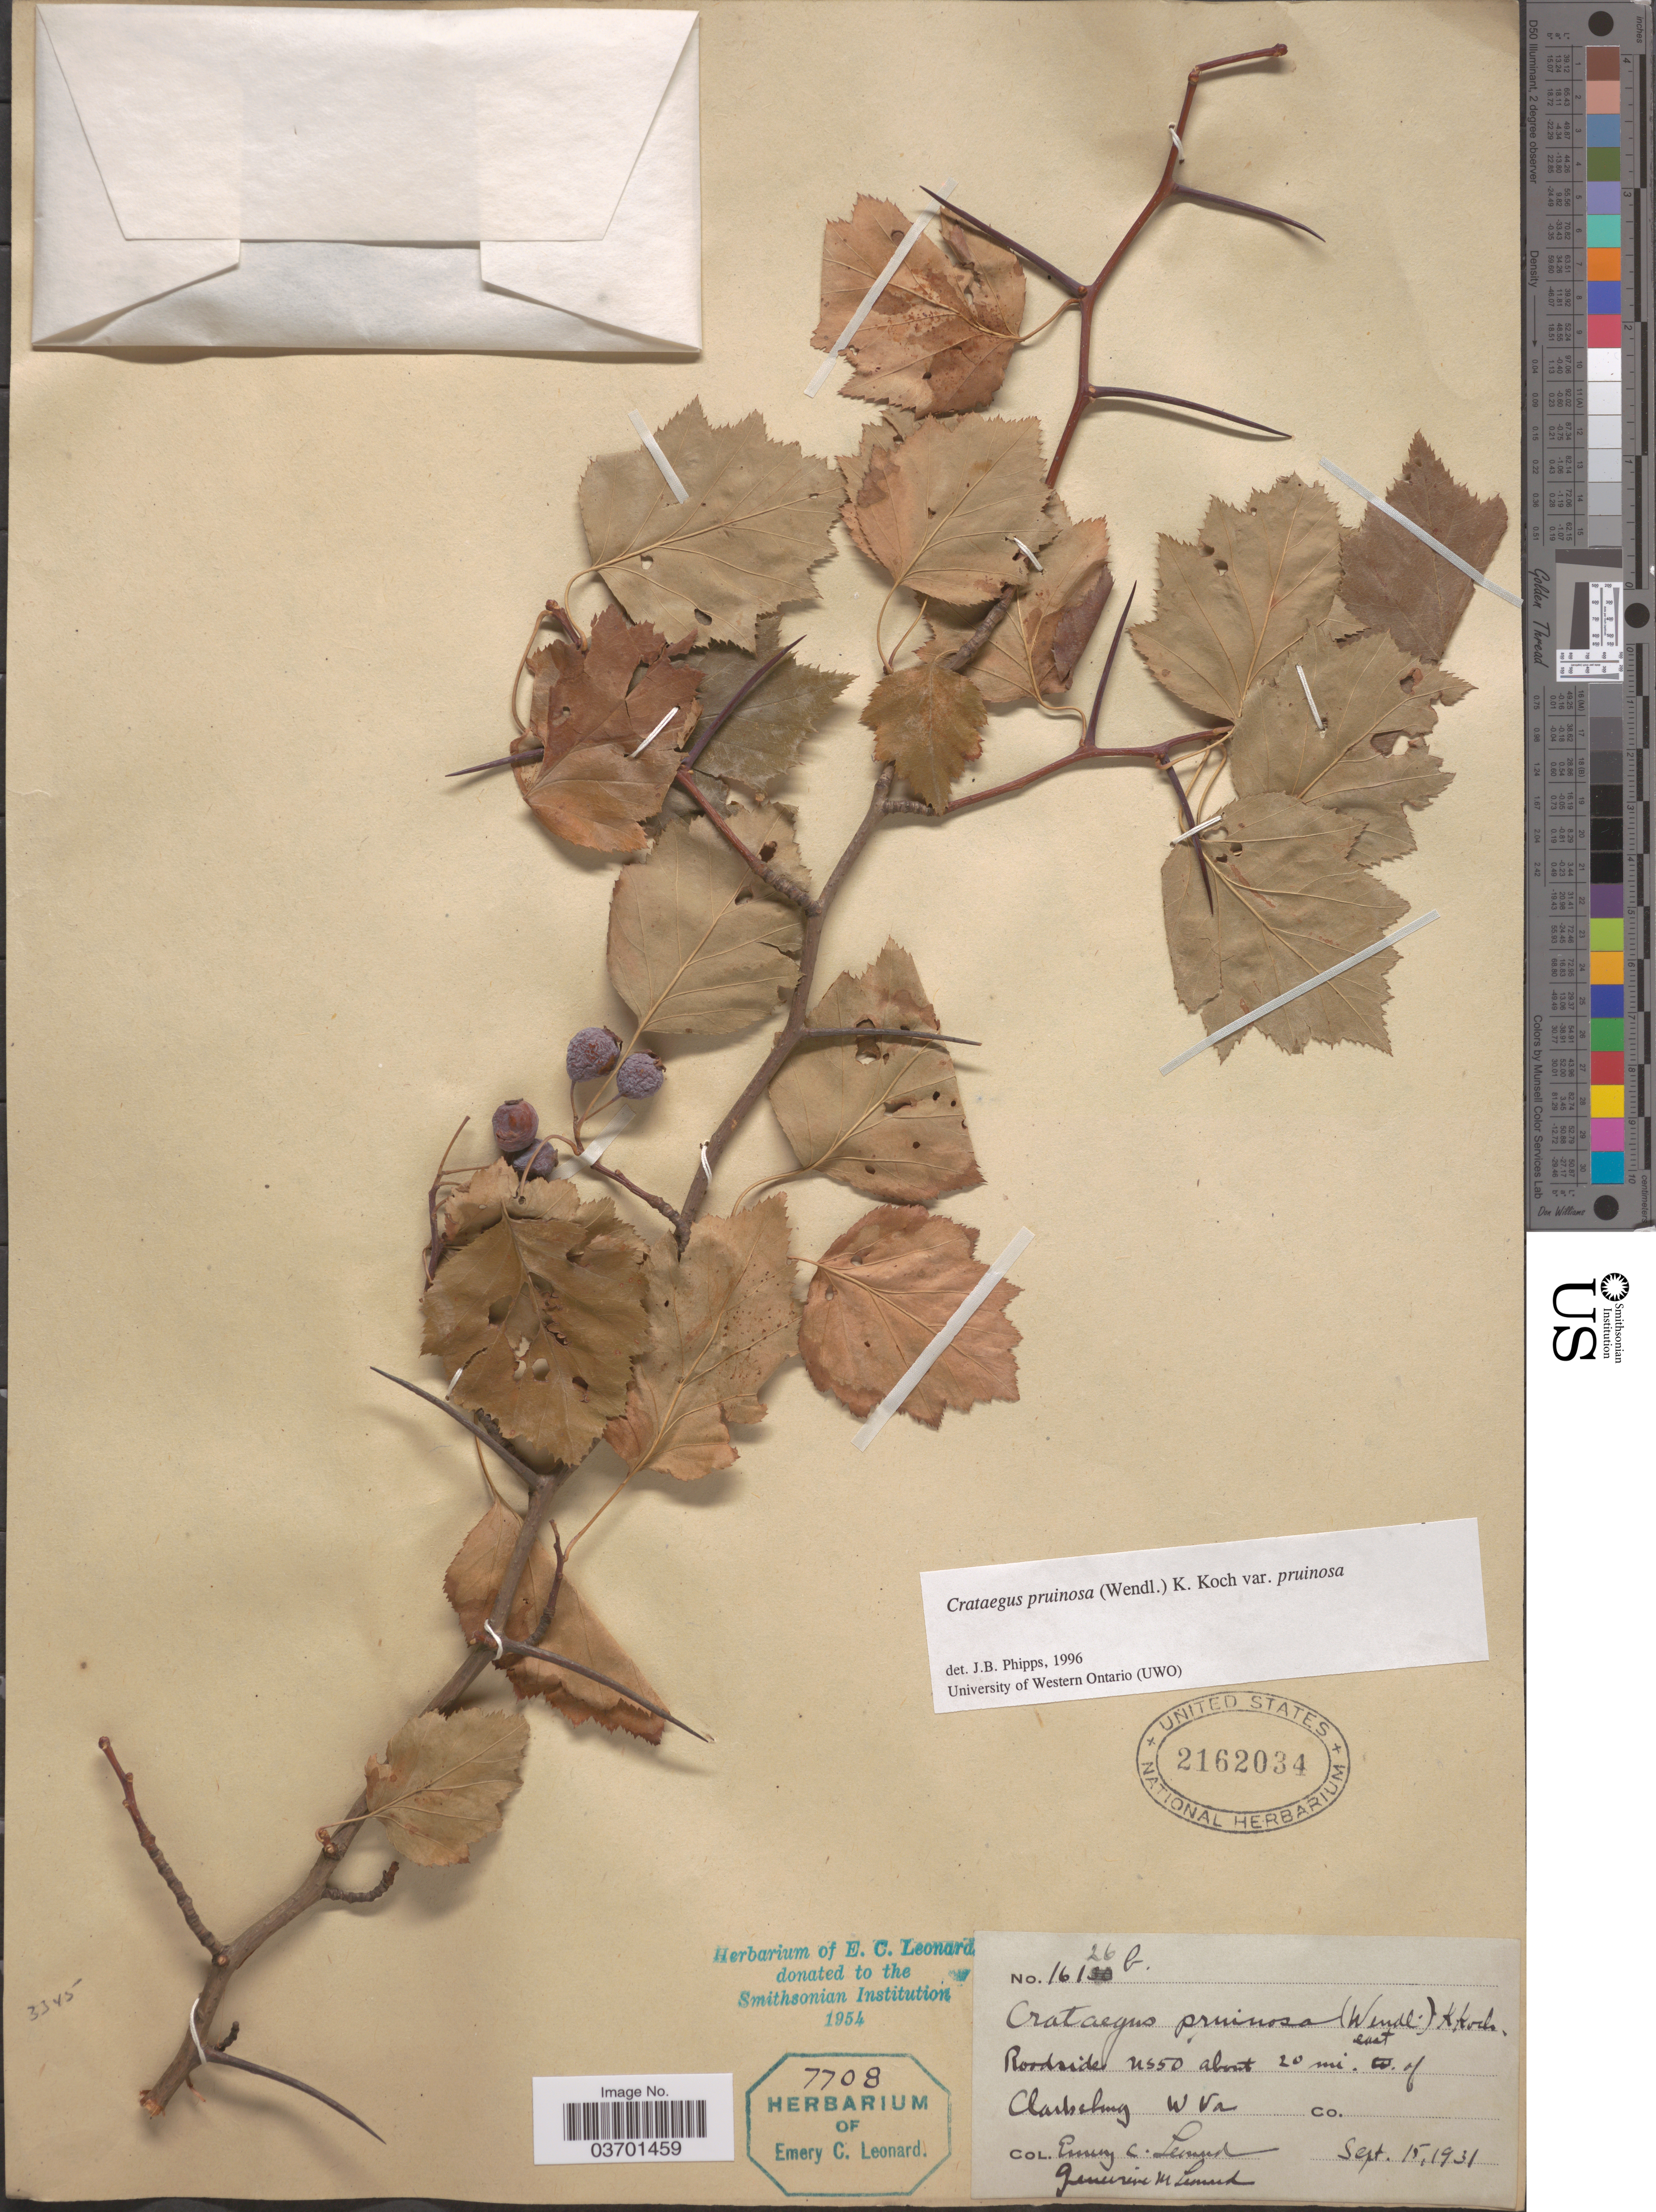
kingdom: Plantae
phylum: Tracheophyta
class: Magnoliopsida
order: Rosales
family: Rosaceae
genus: Crataegus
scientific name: Crataegus pruinosa var. pruinosa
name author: (H.L. Wendl.) K. Koch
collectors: E. C. Leonard & G. M. Leonard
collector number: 16126b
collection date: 1931-09-15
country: United States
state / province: West Virginia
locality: Roadside US50 about 20 mi. east of Clarkburg.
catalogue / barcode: US 2162034